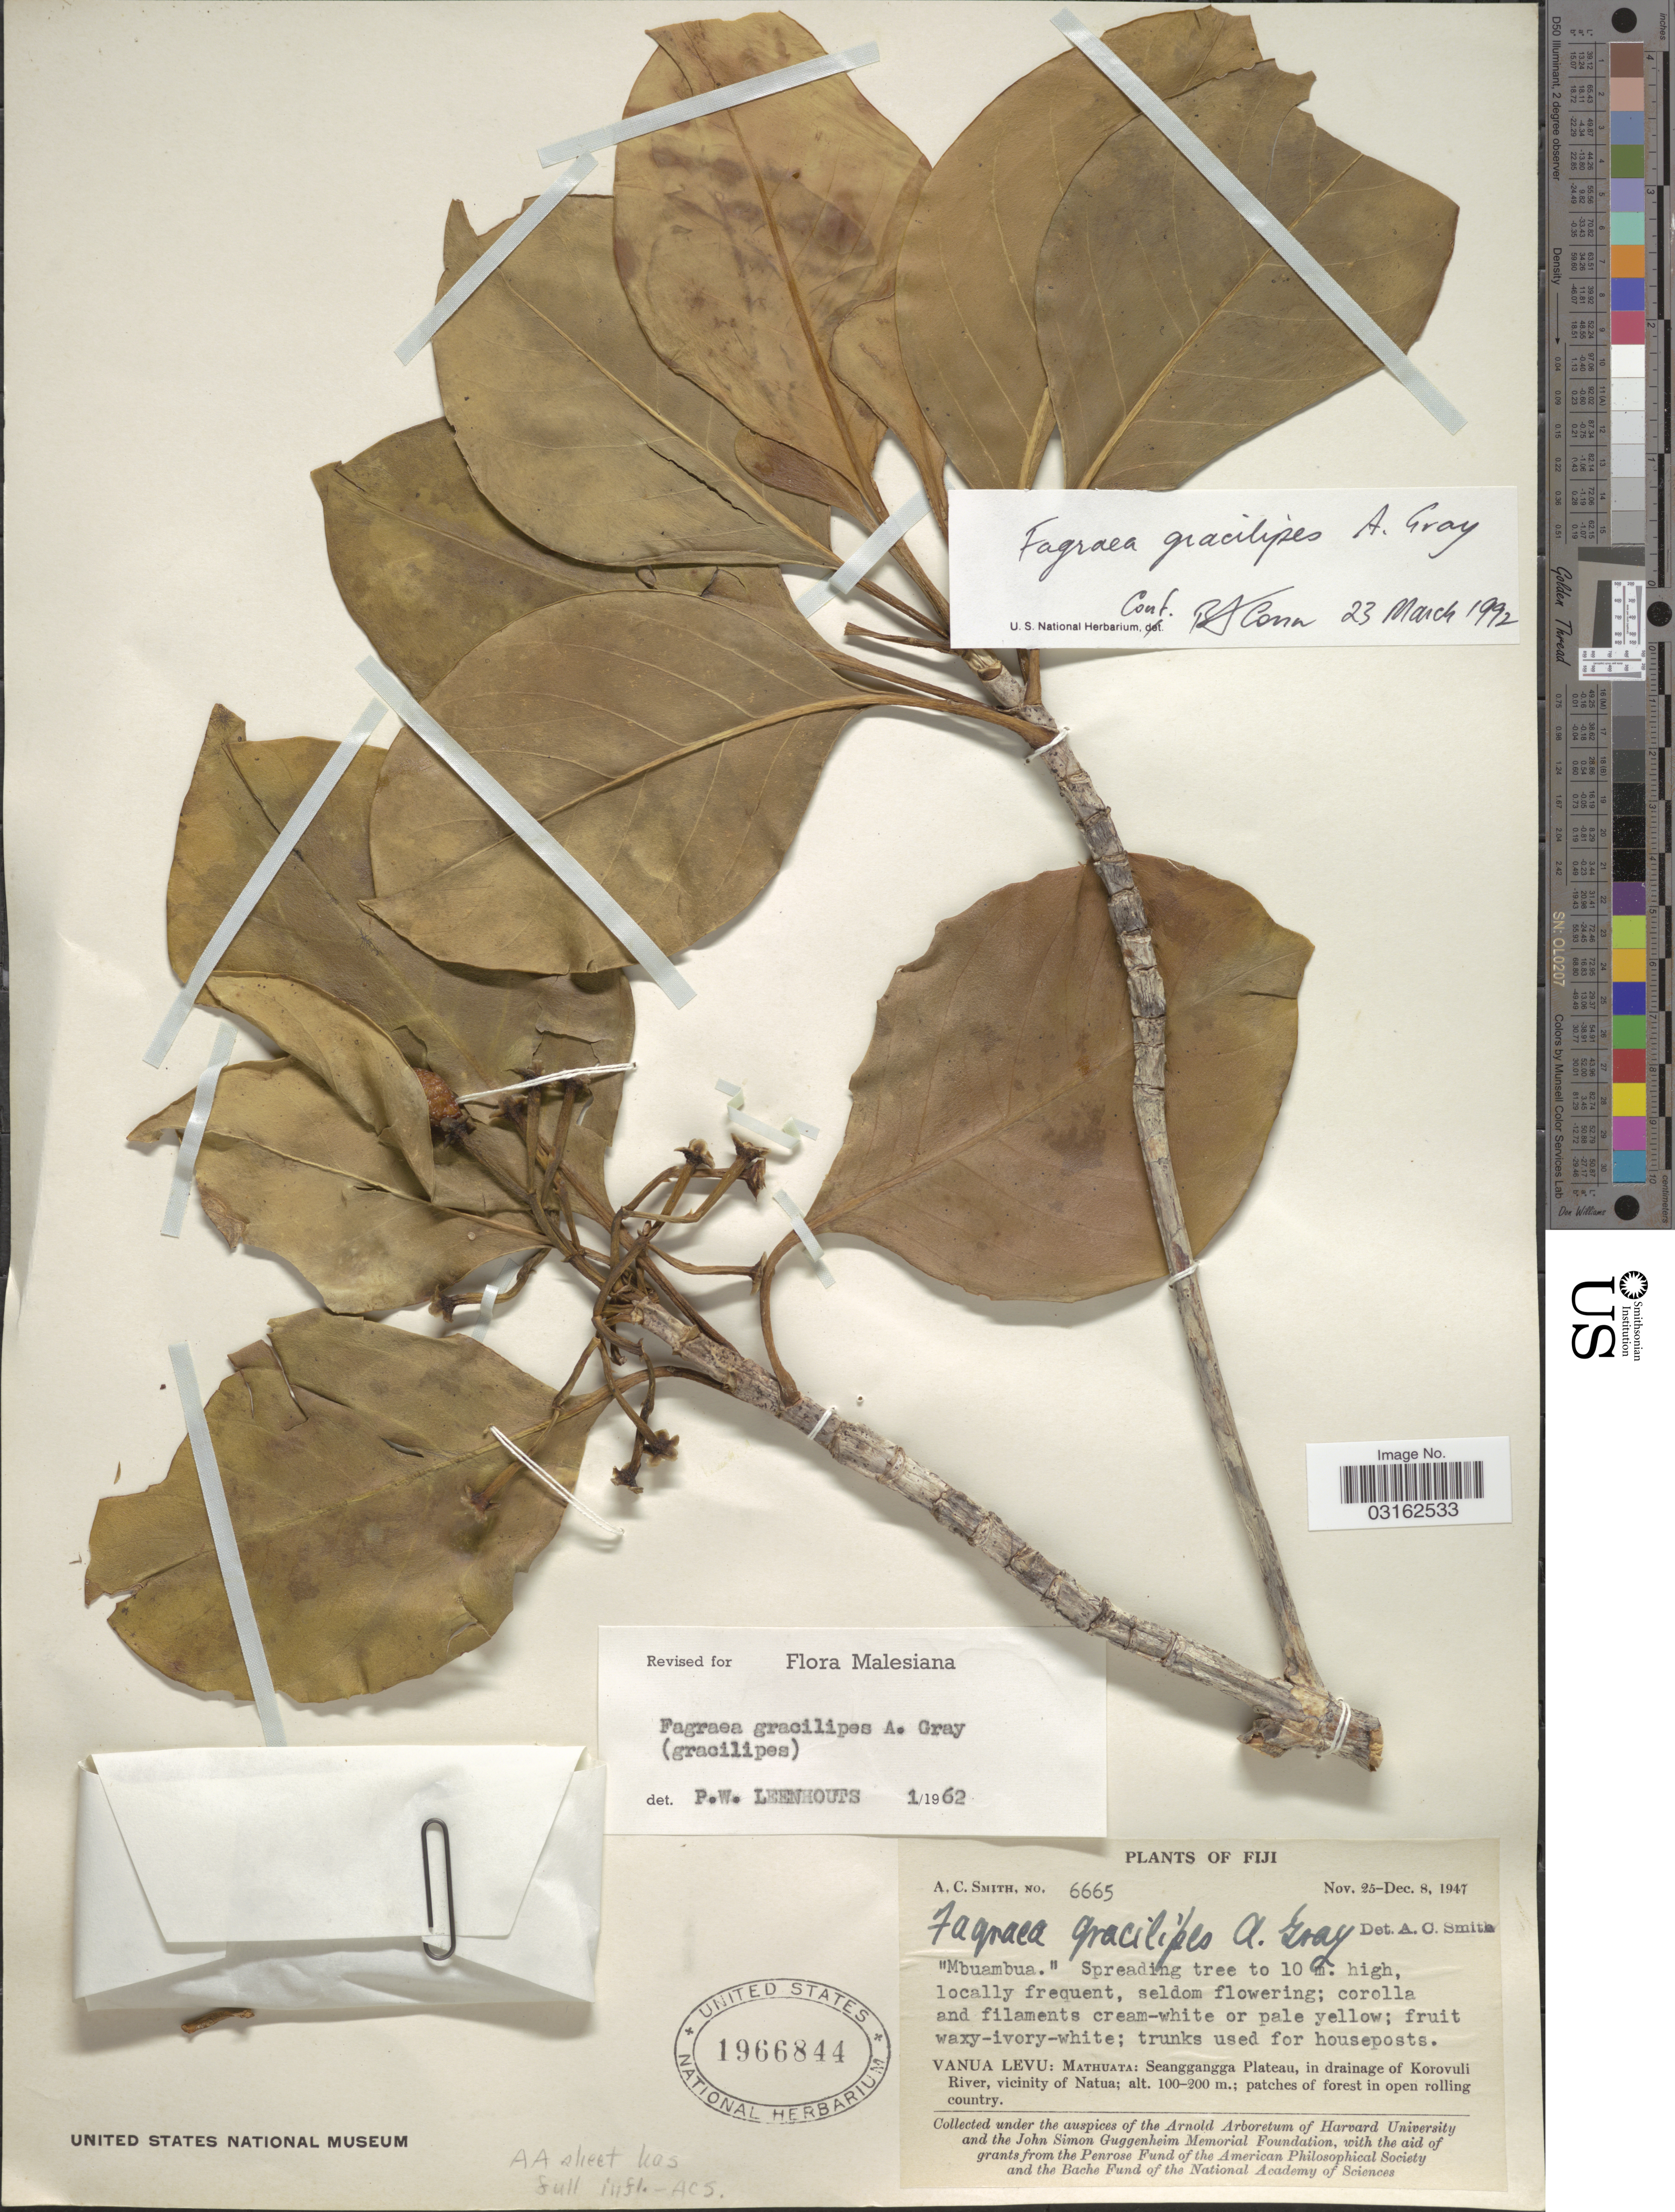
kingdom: Plantae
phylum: Tracheophyta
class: Magnoliopsida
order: Gentianales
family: Gentianaceae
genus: Fagraea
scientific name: Fagraea gracilipes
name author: A. Gray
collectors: A. C. Smith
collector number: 6665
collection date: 1947-11-25/1947-12-08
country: Fiji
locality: Vanua Levu: Mathuata: Seanggangga Plateau, in drainage of Korovuli River, vicinity of Natua.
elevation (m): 100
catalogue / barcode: US 1966844